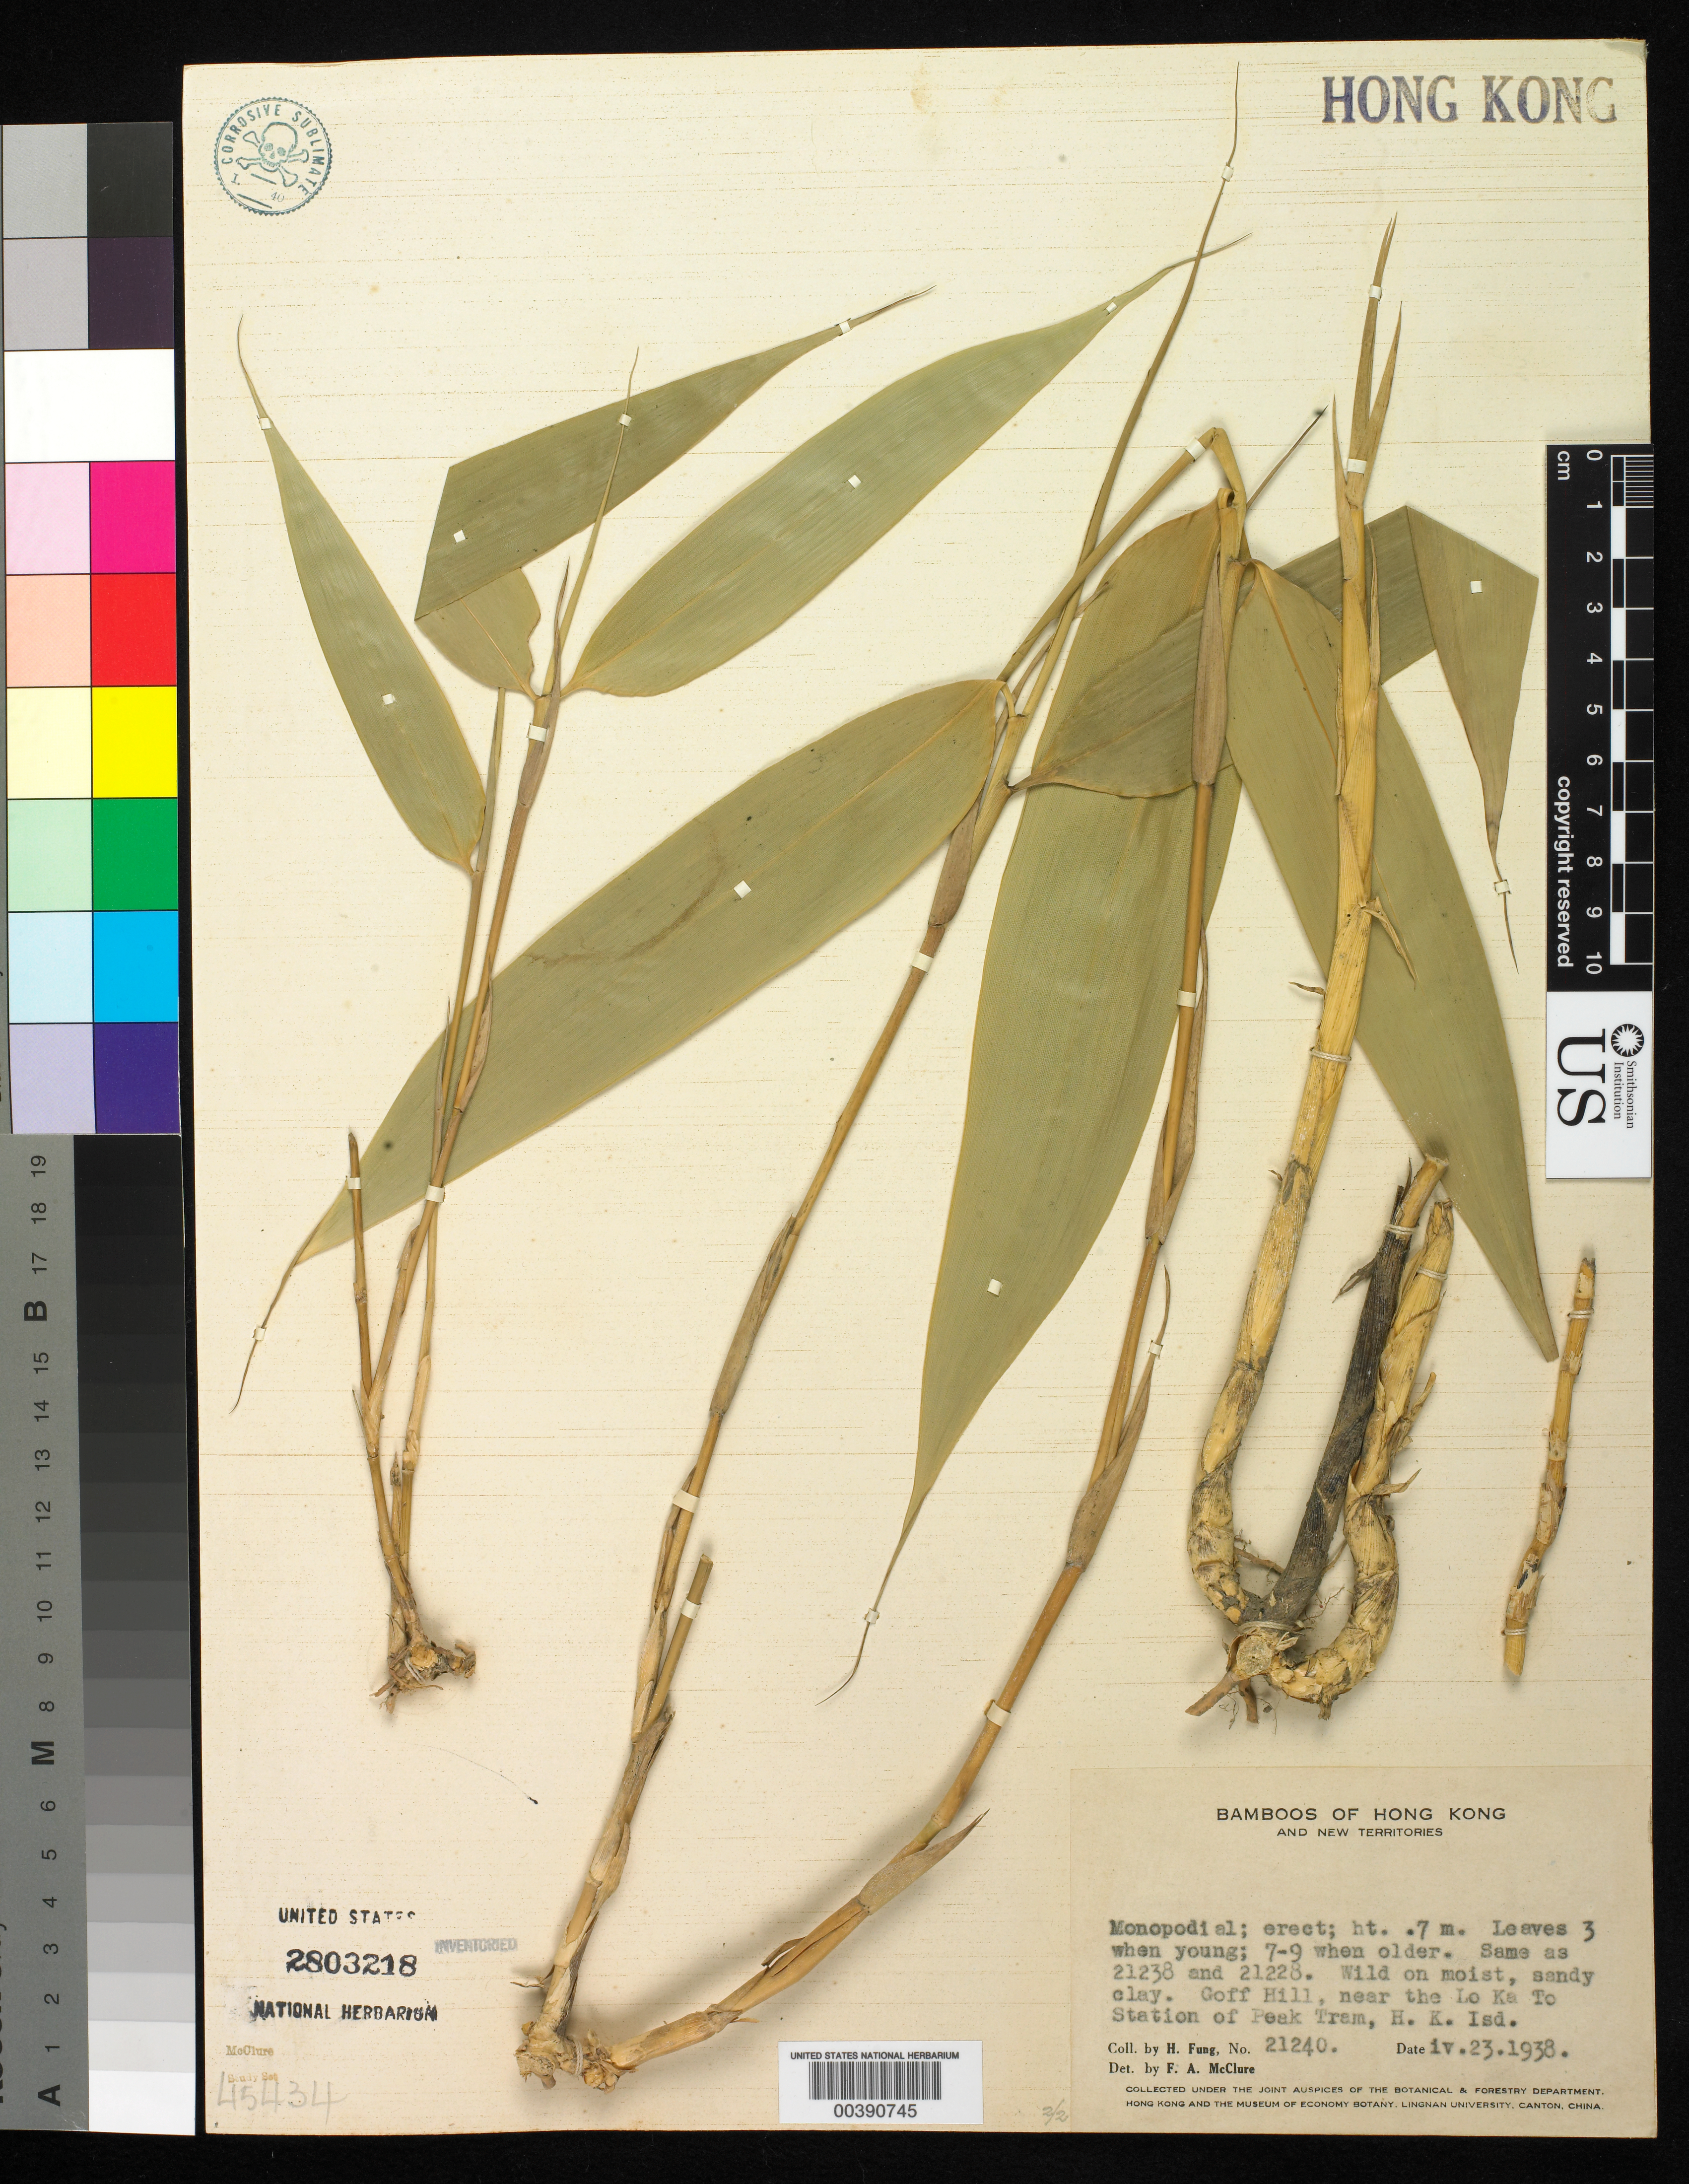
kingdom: Plantae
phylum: Tracheophyta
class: Liliopsida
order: Poales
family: Poaceae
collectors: H. L. Fung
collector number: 21240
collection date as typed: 23 Apr 1938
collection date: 1938-04-23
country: China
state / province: Hong Kong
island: Hong Kong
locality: Goff hill, peak tram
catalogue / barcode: US 2803218